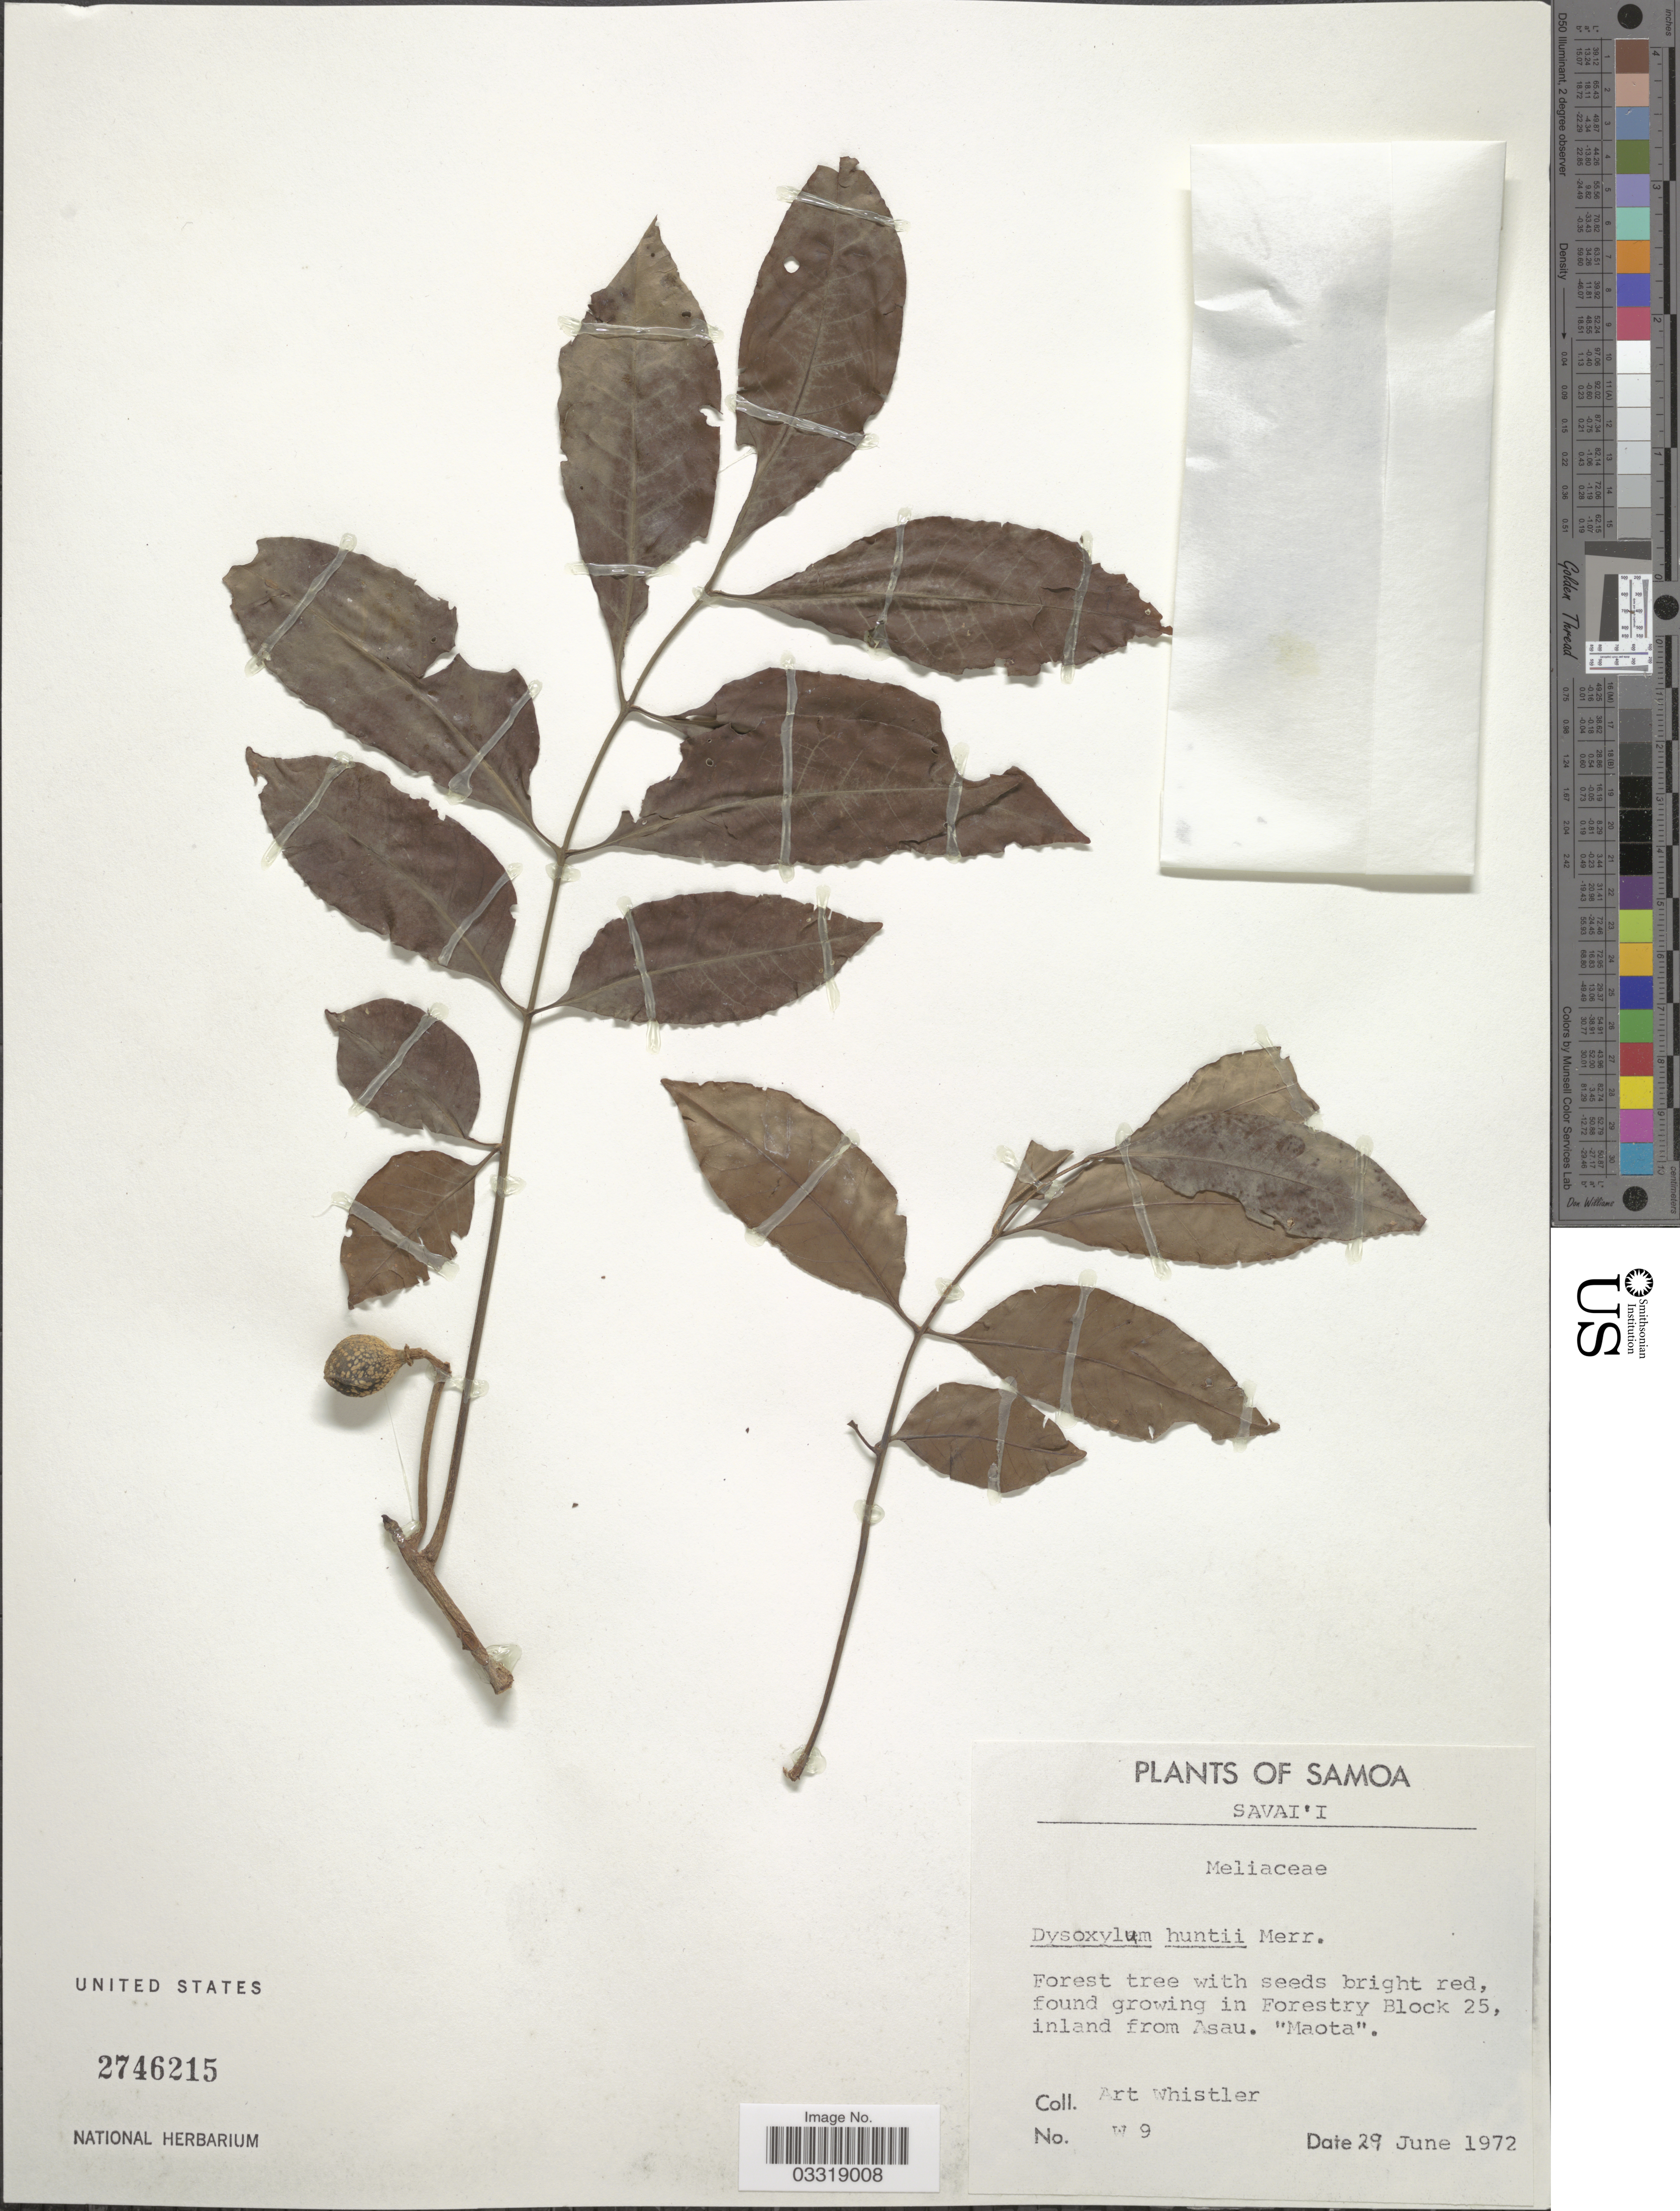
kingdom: Plantae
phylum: Tracheophyta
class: Magnoliopsida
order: Sapindales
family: Meliaceae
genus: Didymocheton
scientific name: Didymocheton huntii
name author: (Merr. ex Setch.) Harms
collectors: A. Whistler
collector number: W 9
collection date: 1972-06-29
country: Samoa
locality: Samoa. Savai'i. Forestry Block 25, inland from Asau.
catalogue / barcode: US 2746215